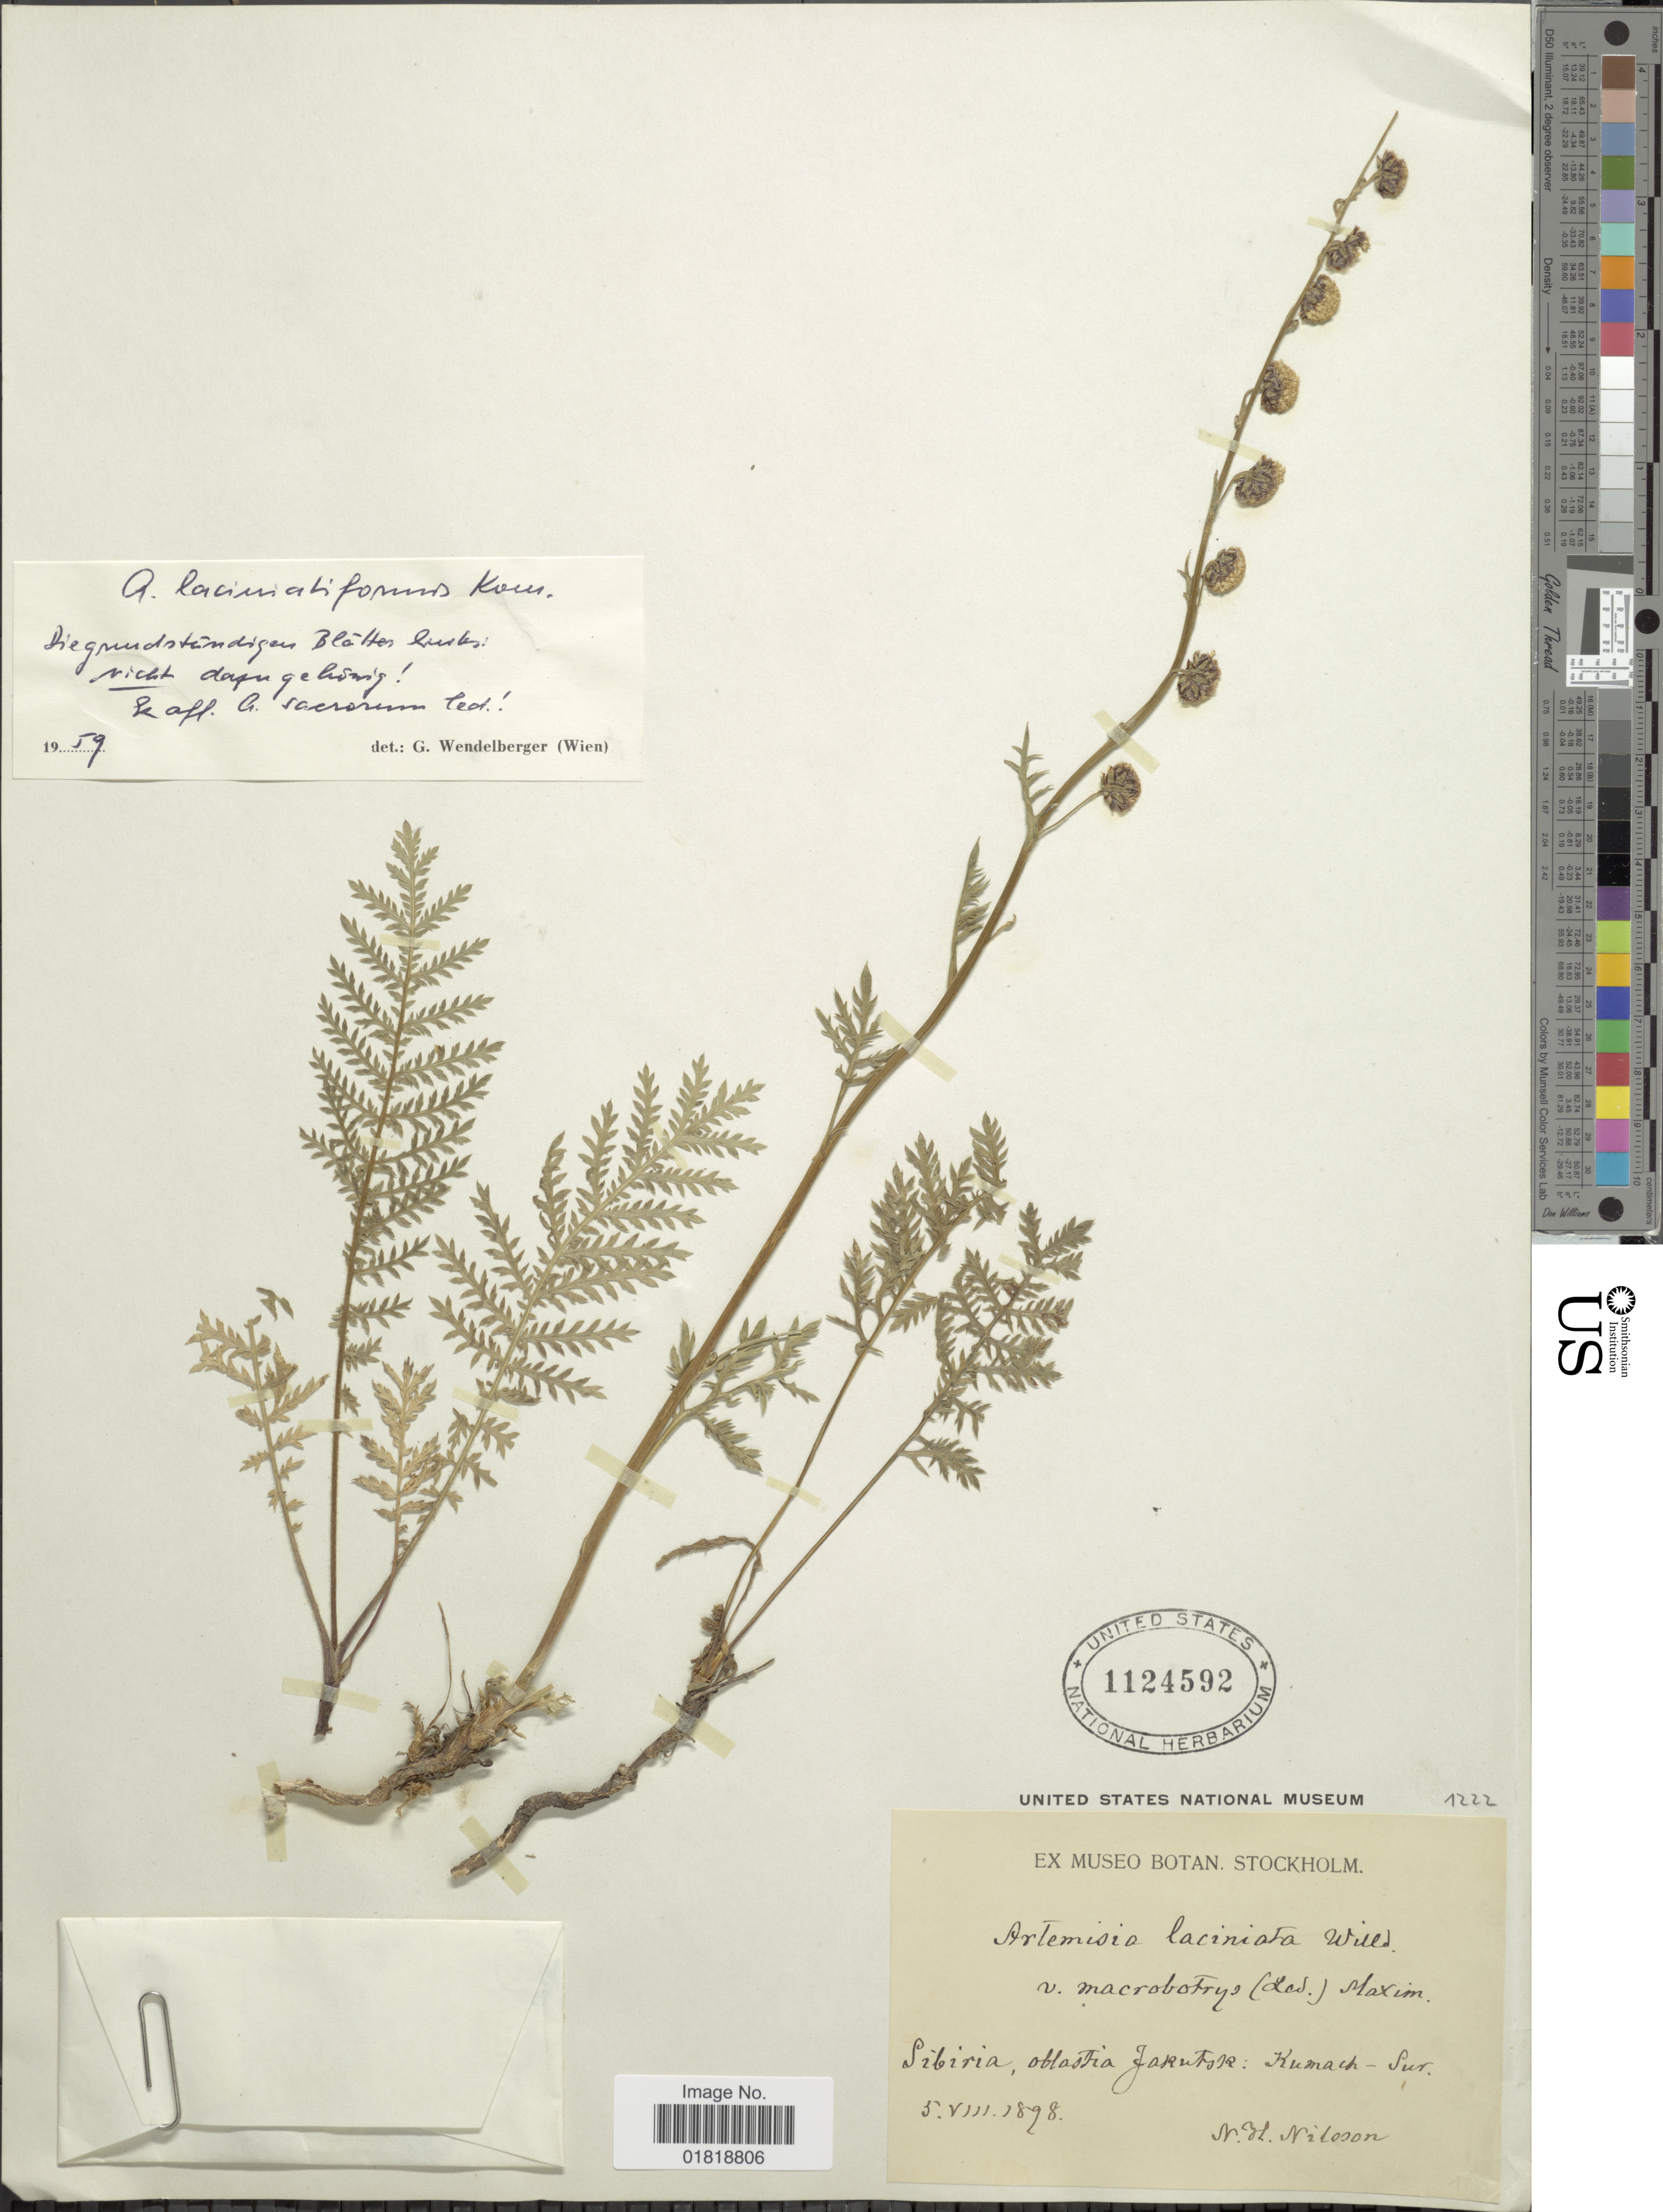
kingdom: Plantae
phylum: Tracheophyta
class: Magnoliopsida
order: Asterales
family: Asteraceae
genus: Artemisia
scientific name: Artemisia laciniatiformis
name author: Kom.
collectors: N. H. Nilsson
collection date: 1898-08-05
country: Russian Federation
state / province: Sakha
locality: Sibiria, oblast Yakutsk: Kumach-Sur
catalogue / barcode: US 1124592